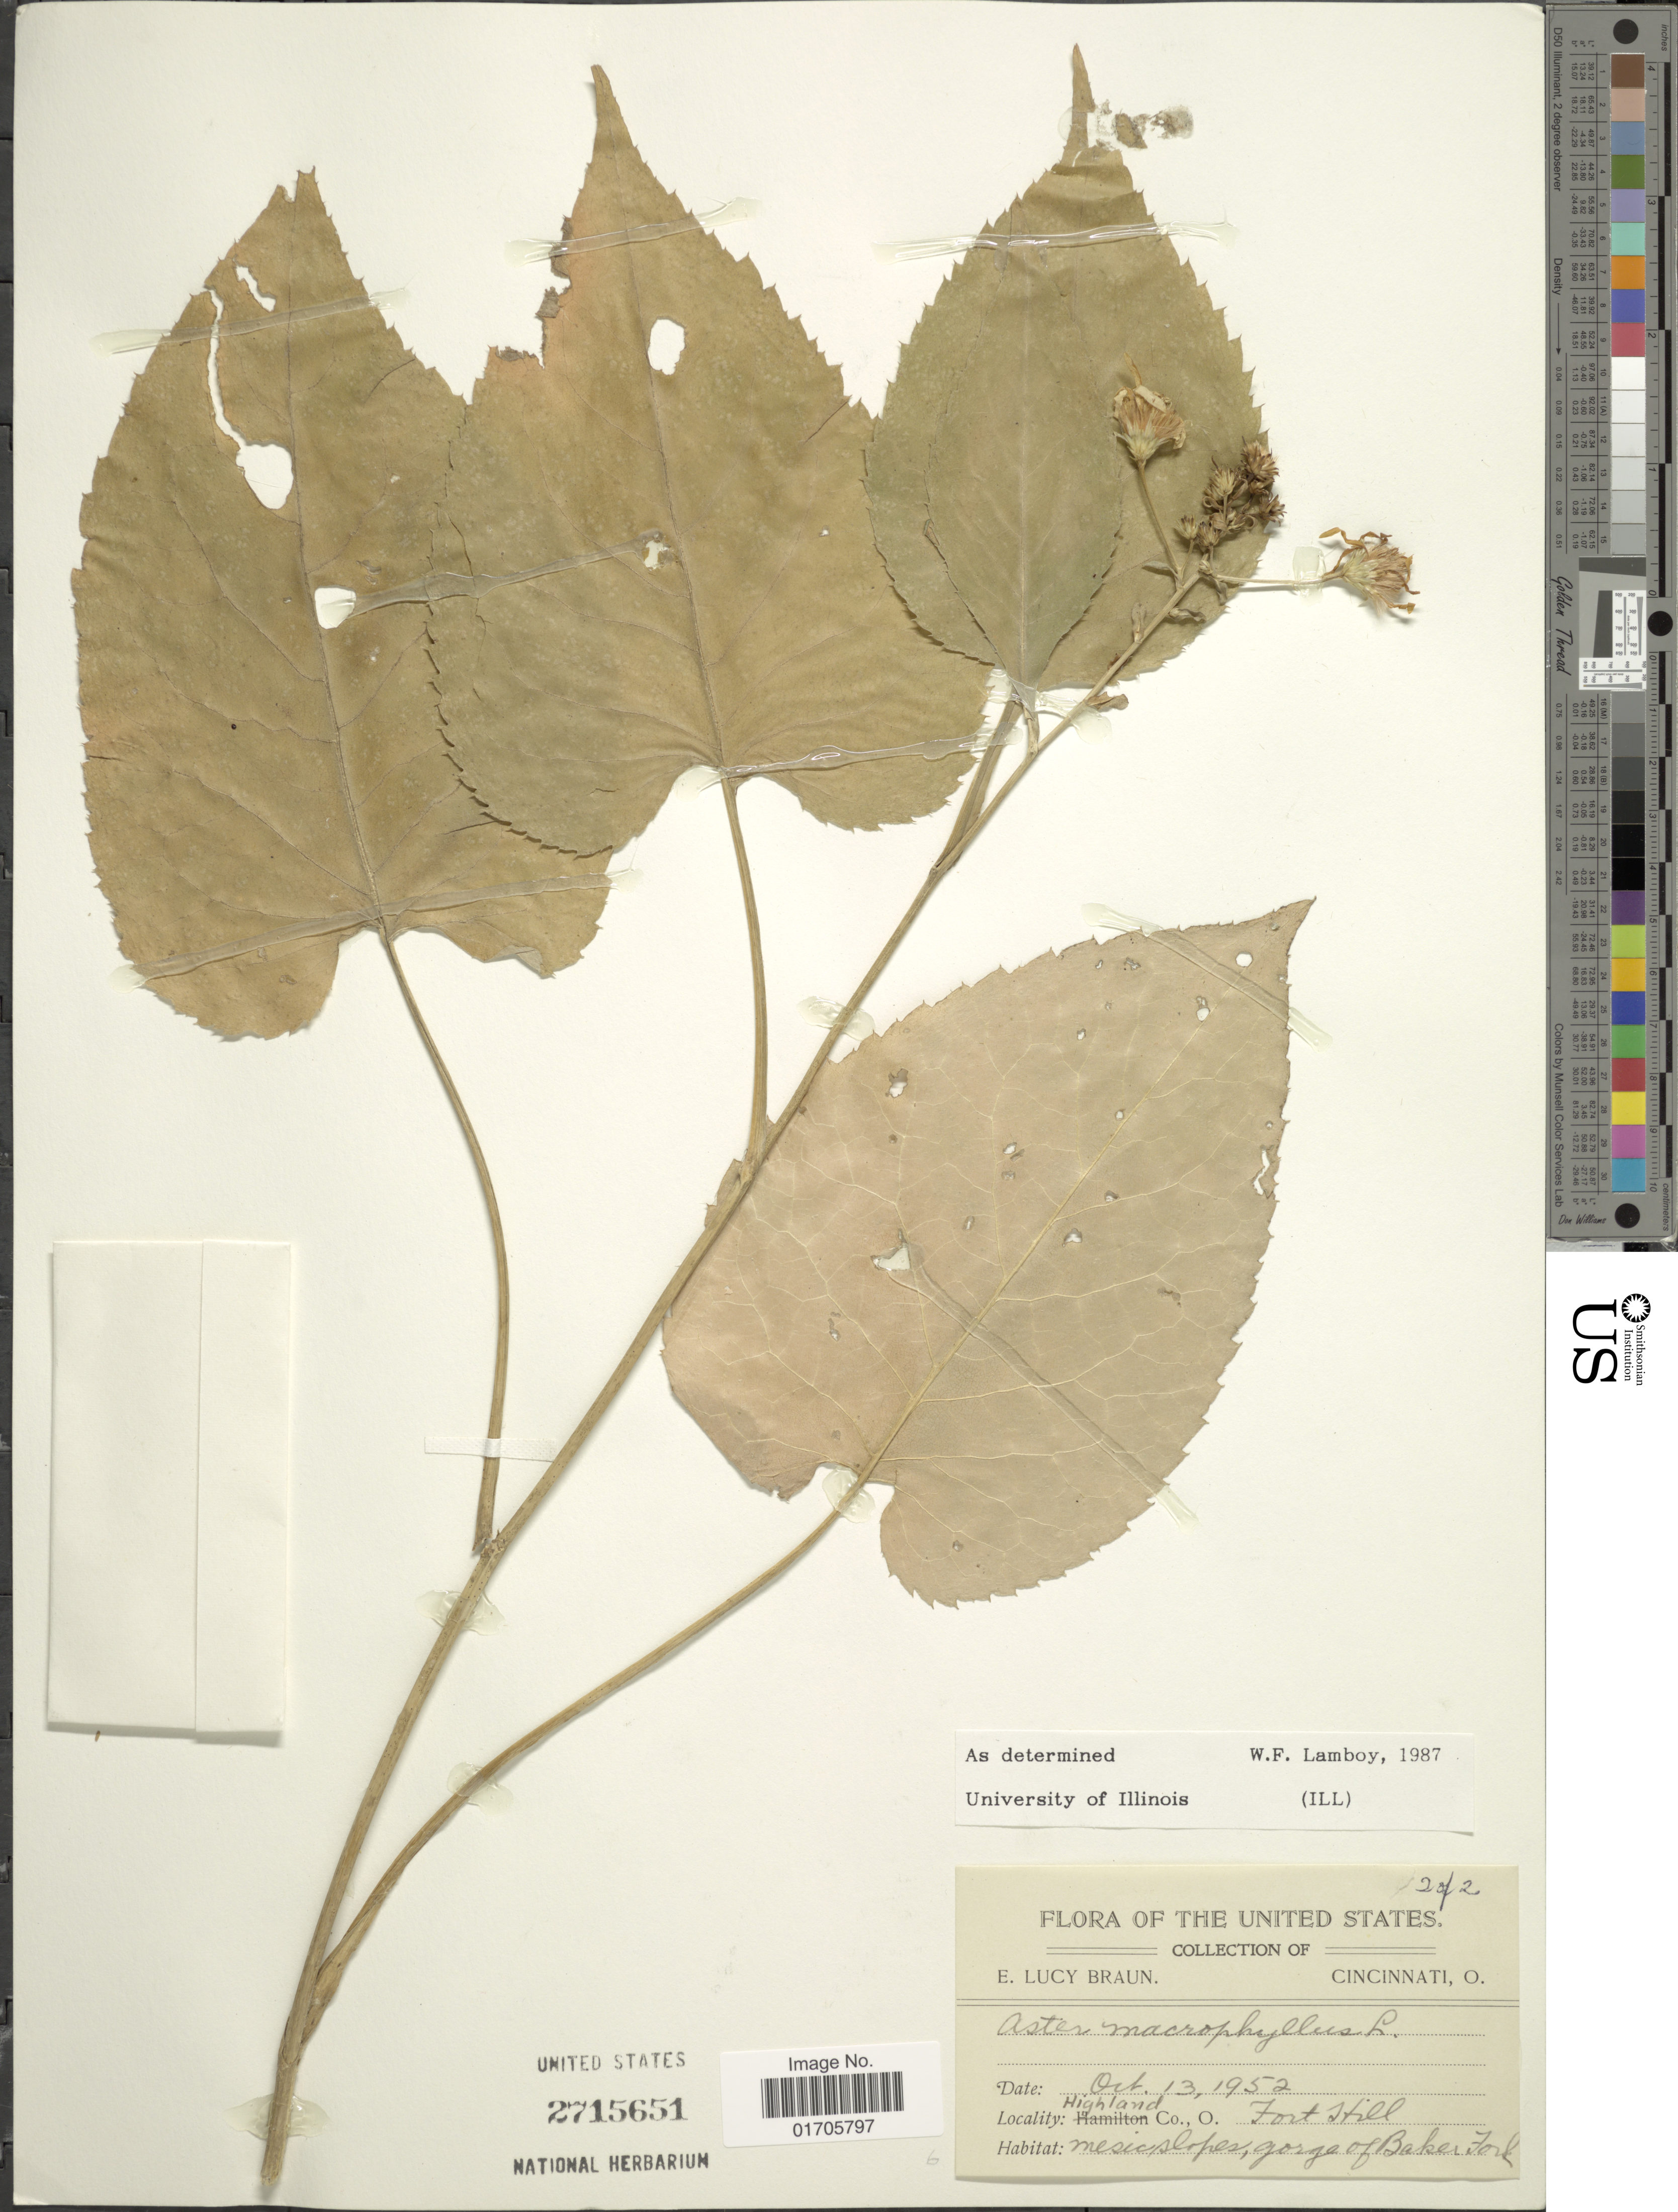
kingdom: Plantae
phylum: Tracheophyta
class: Magnoliopsida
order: Asterales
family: Asteraceae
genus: Eurybia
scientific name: Eurybia macrophylla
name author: (L.) Cass.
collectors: E. L. Braun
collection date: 1952-10-13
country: United States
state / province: Ohio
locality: Highland Co., O. Fort Hill. Mesic slopes, gorge of Baker Fork.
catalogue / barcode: US 2715651